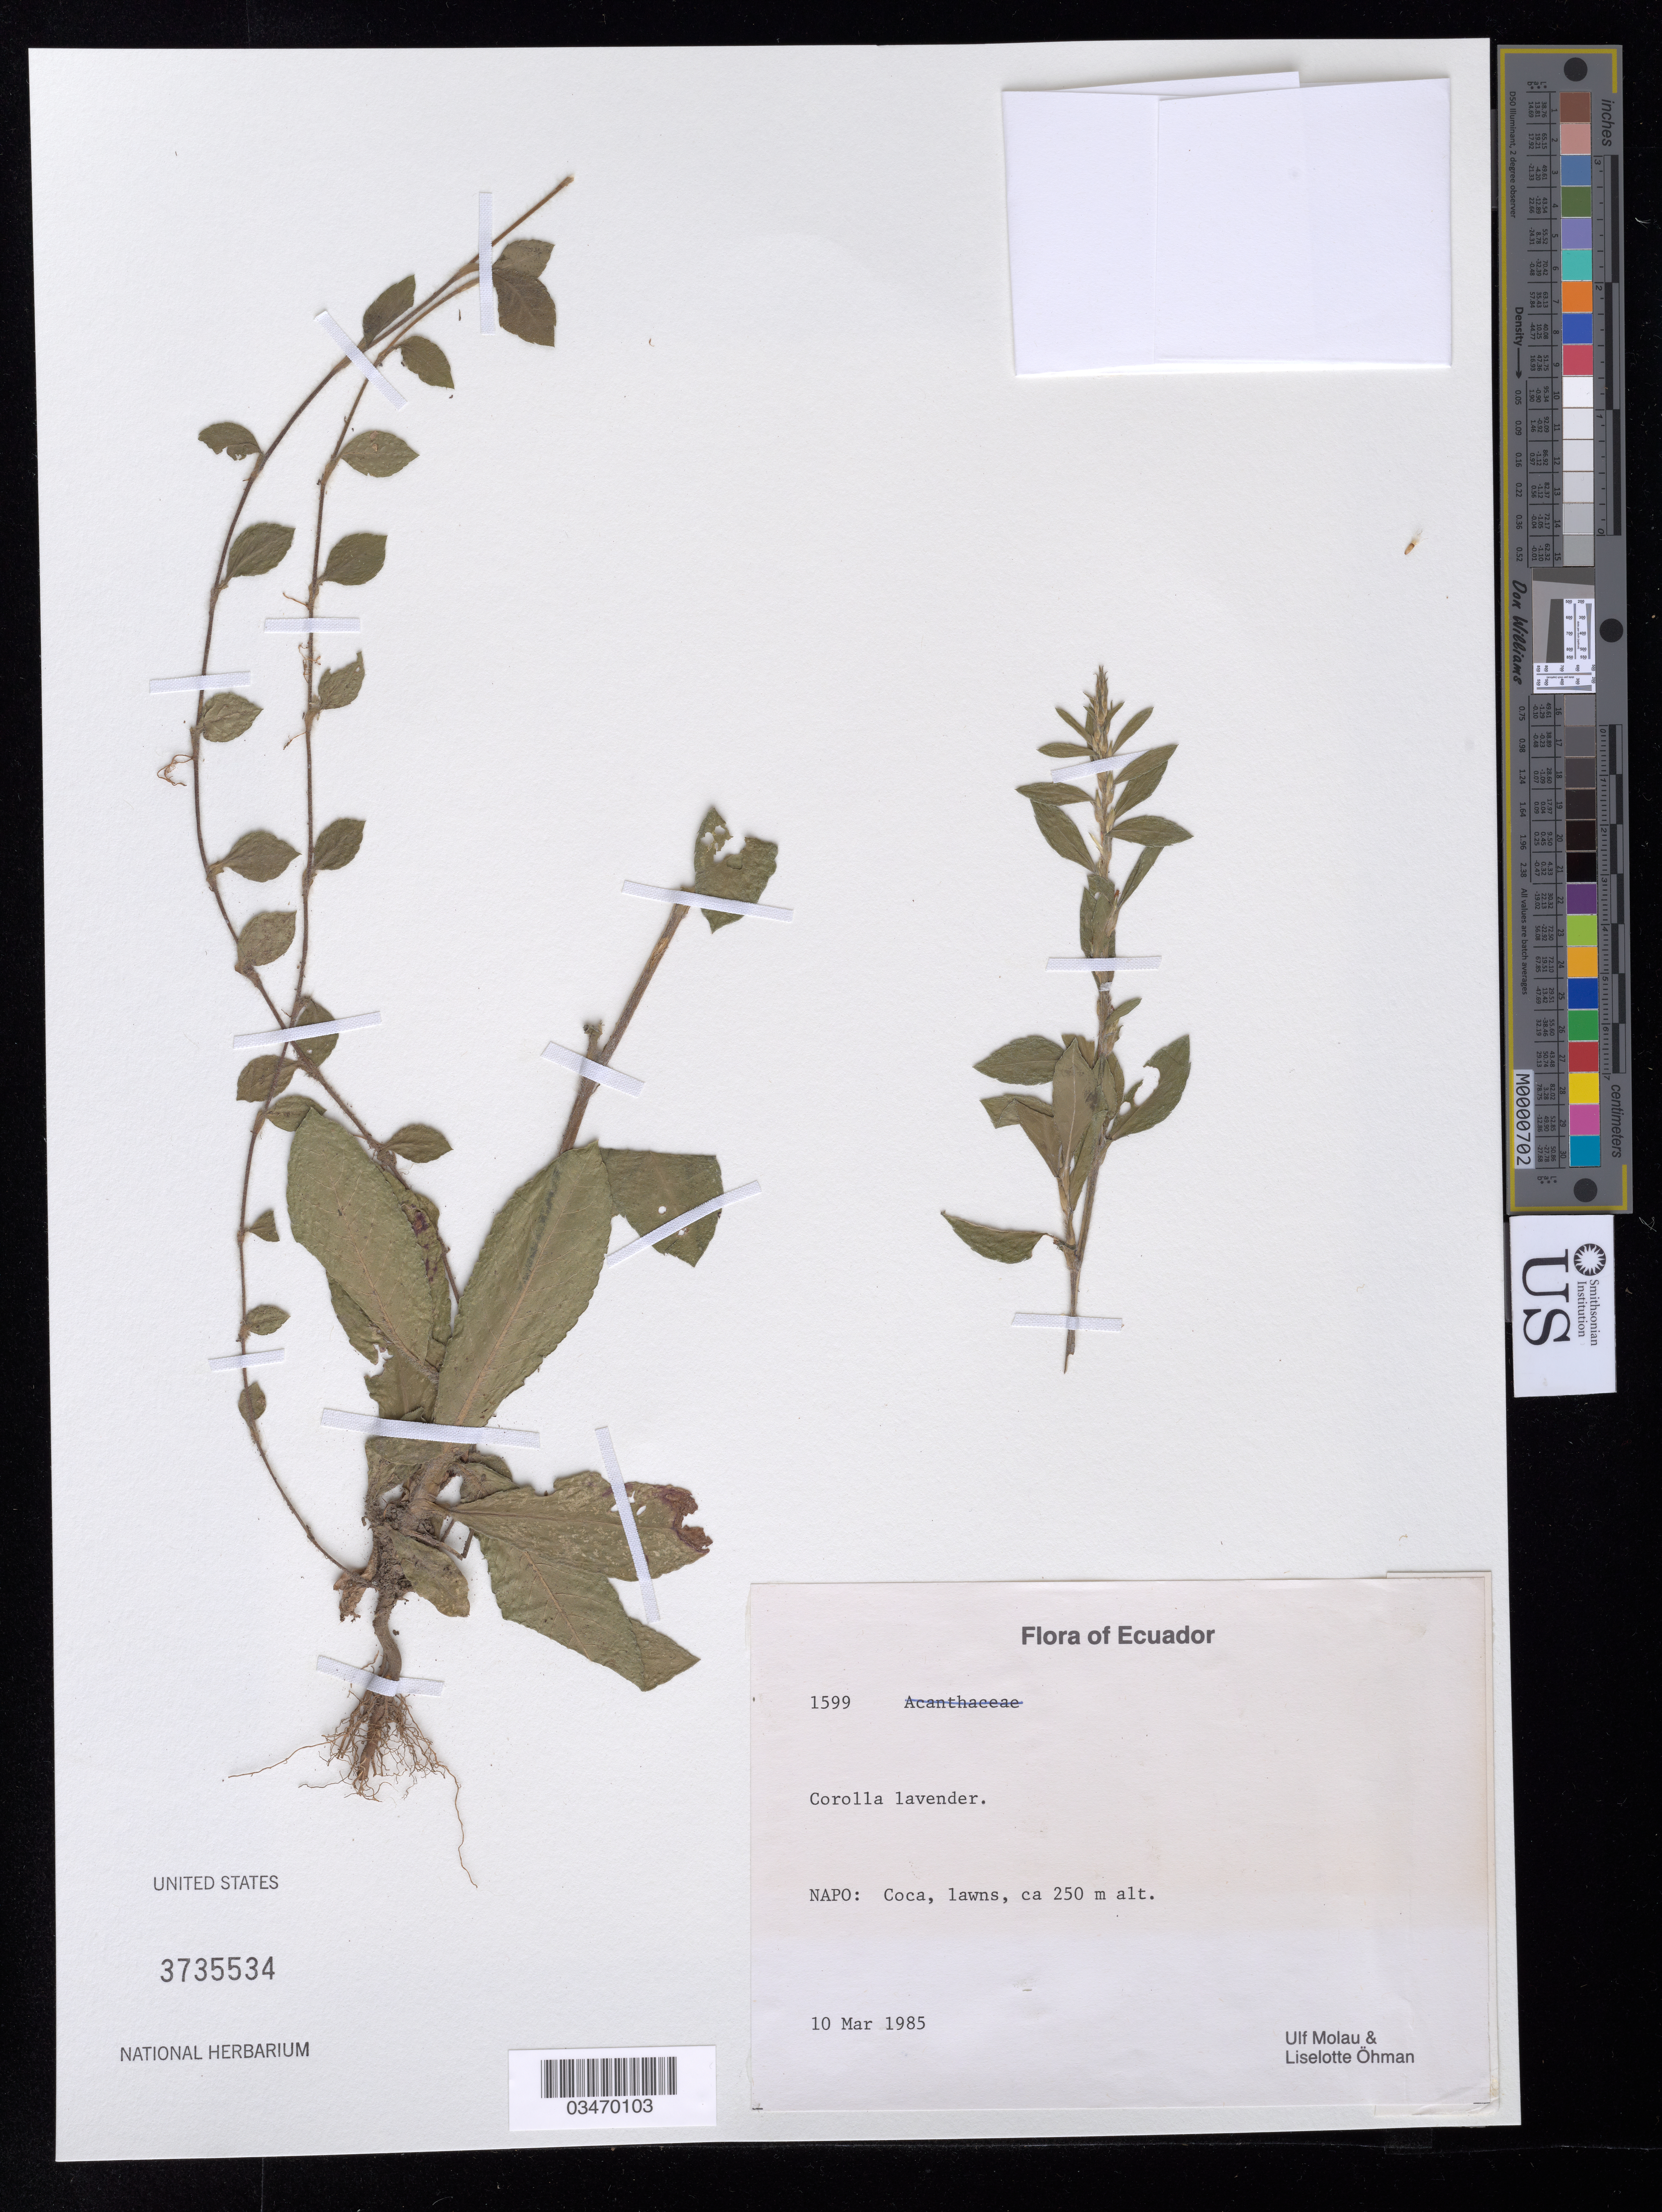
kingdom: Plantae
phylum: Tracheophyta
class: Magnoliopsida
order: Asterales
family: Asteraceae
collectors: U. Molau & L. Ӧhman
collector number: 1599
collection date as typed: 10 Mar 1985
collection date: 1985-03-10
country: Ecuador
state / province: Napo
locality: Vicinity of Coca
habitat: lawns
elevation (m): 250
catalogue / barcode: US 3735534